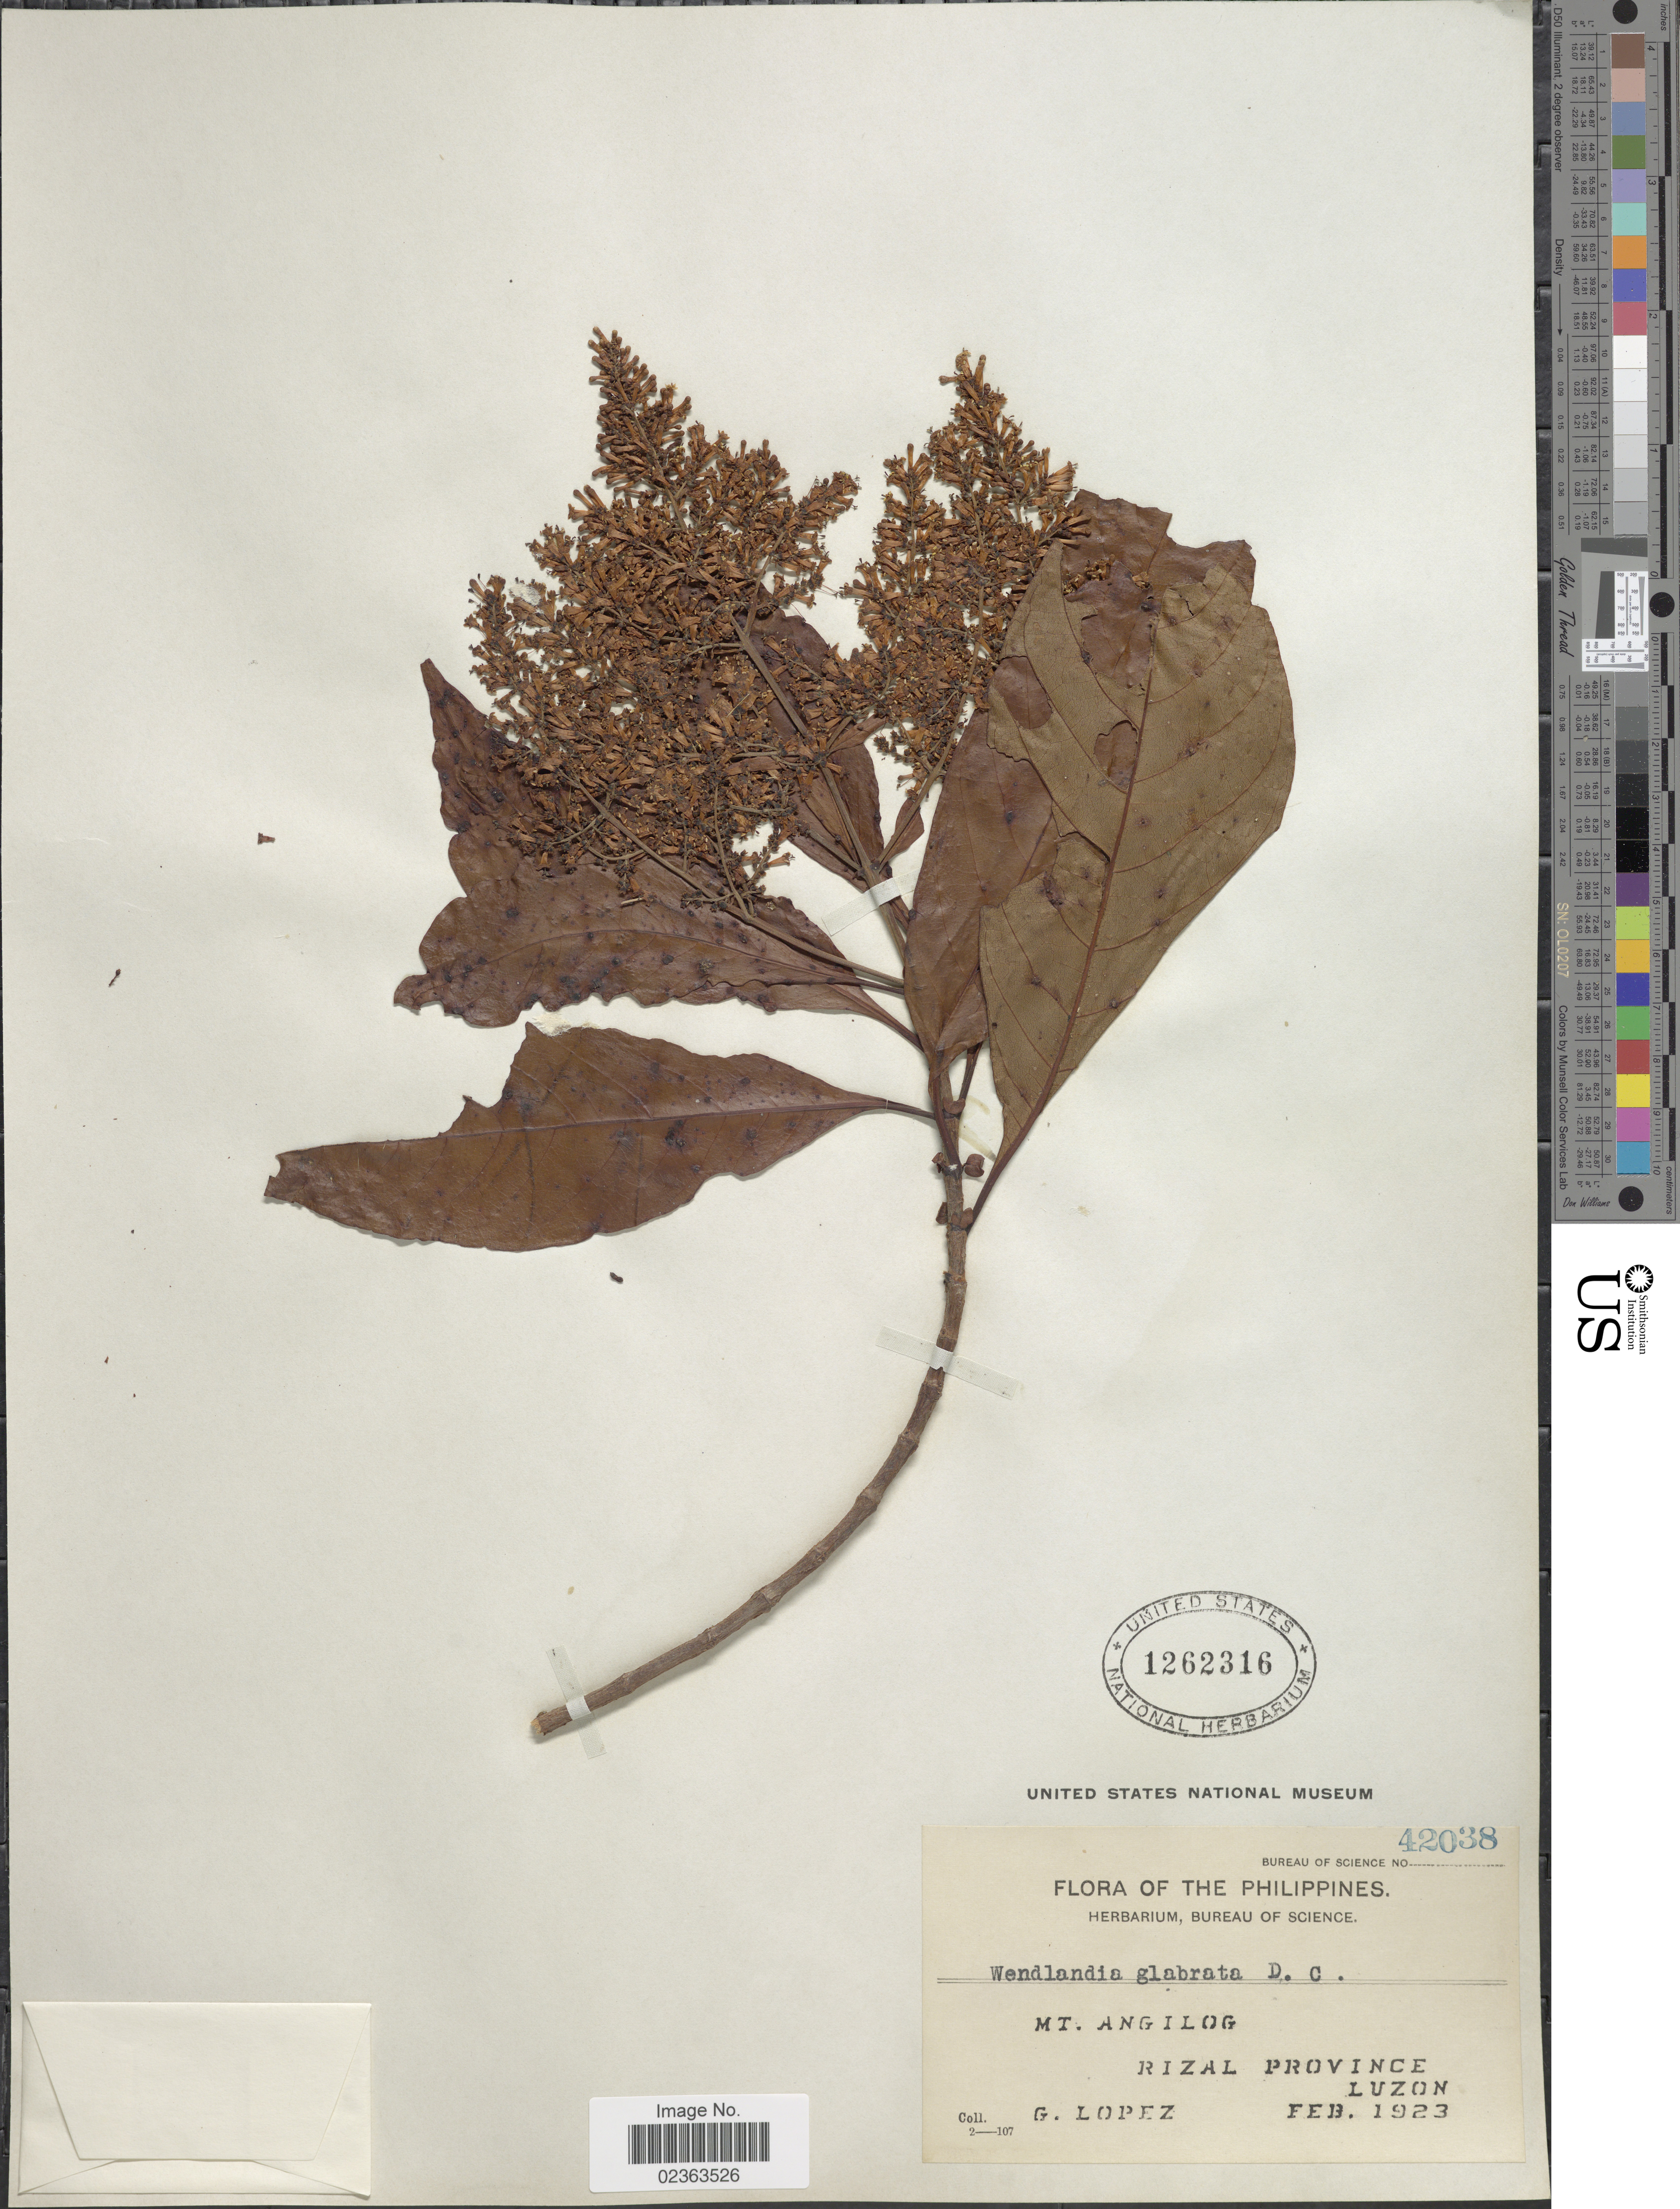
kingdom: Plantae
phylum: Tracheophyta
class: Magnoliopsida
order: Gentianales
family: Rubiaceae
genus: Wendlandia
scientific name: Wendlandia glabrata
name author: DC.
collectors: G. Lopéz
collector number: Bureau of Science 42038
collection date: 1923-02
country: Philippines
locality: Mt. Angilog, Rizal Province, Luzon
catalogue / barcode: US 1262316